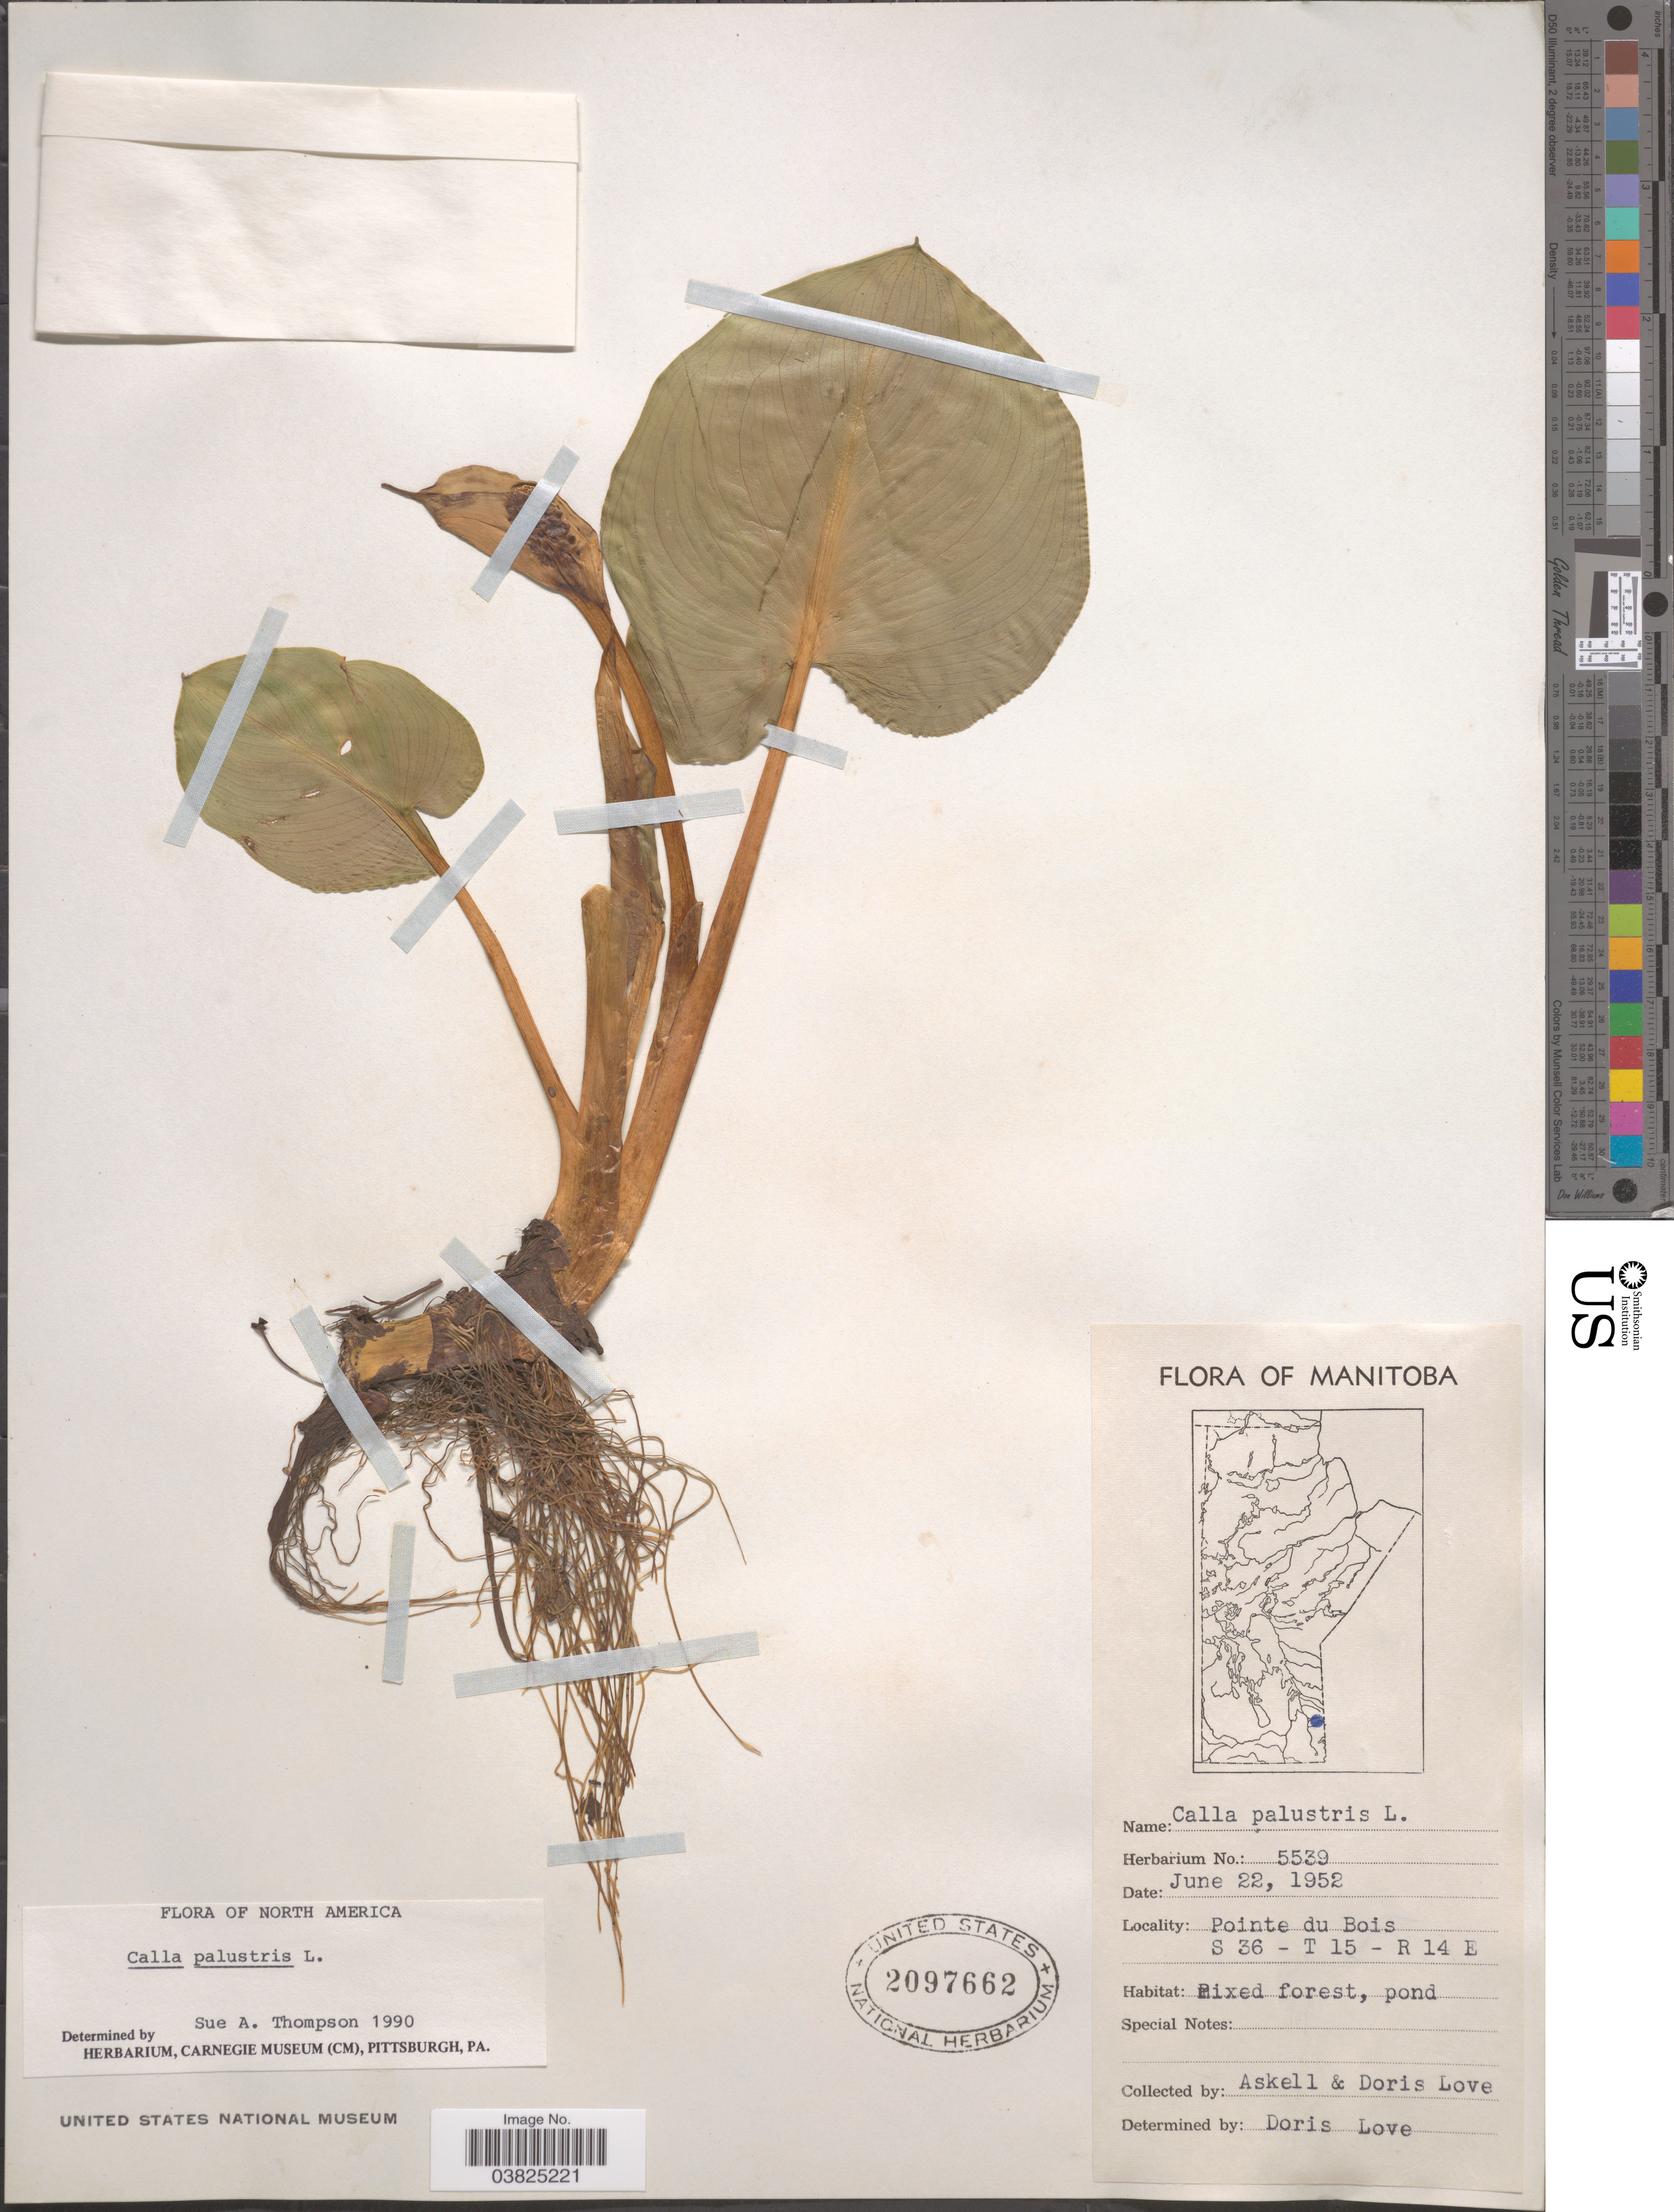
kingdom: Plantae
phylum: Tracheophyta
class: Liliopsida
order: Alismatales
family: Araceae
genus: Calla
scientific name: Calla palustris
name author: L.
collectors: Á. Löve & D. Löve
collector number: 5539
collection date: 1952-06-22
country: Canada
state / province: Manitoba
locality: Pointe du Bois. S 36 - T 15 - R 14 E.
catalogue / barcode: US 2097662